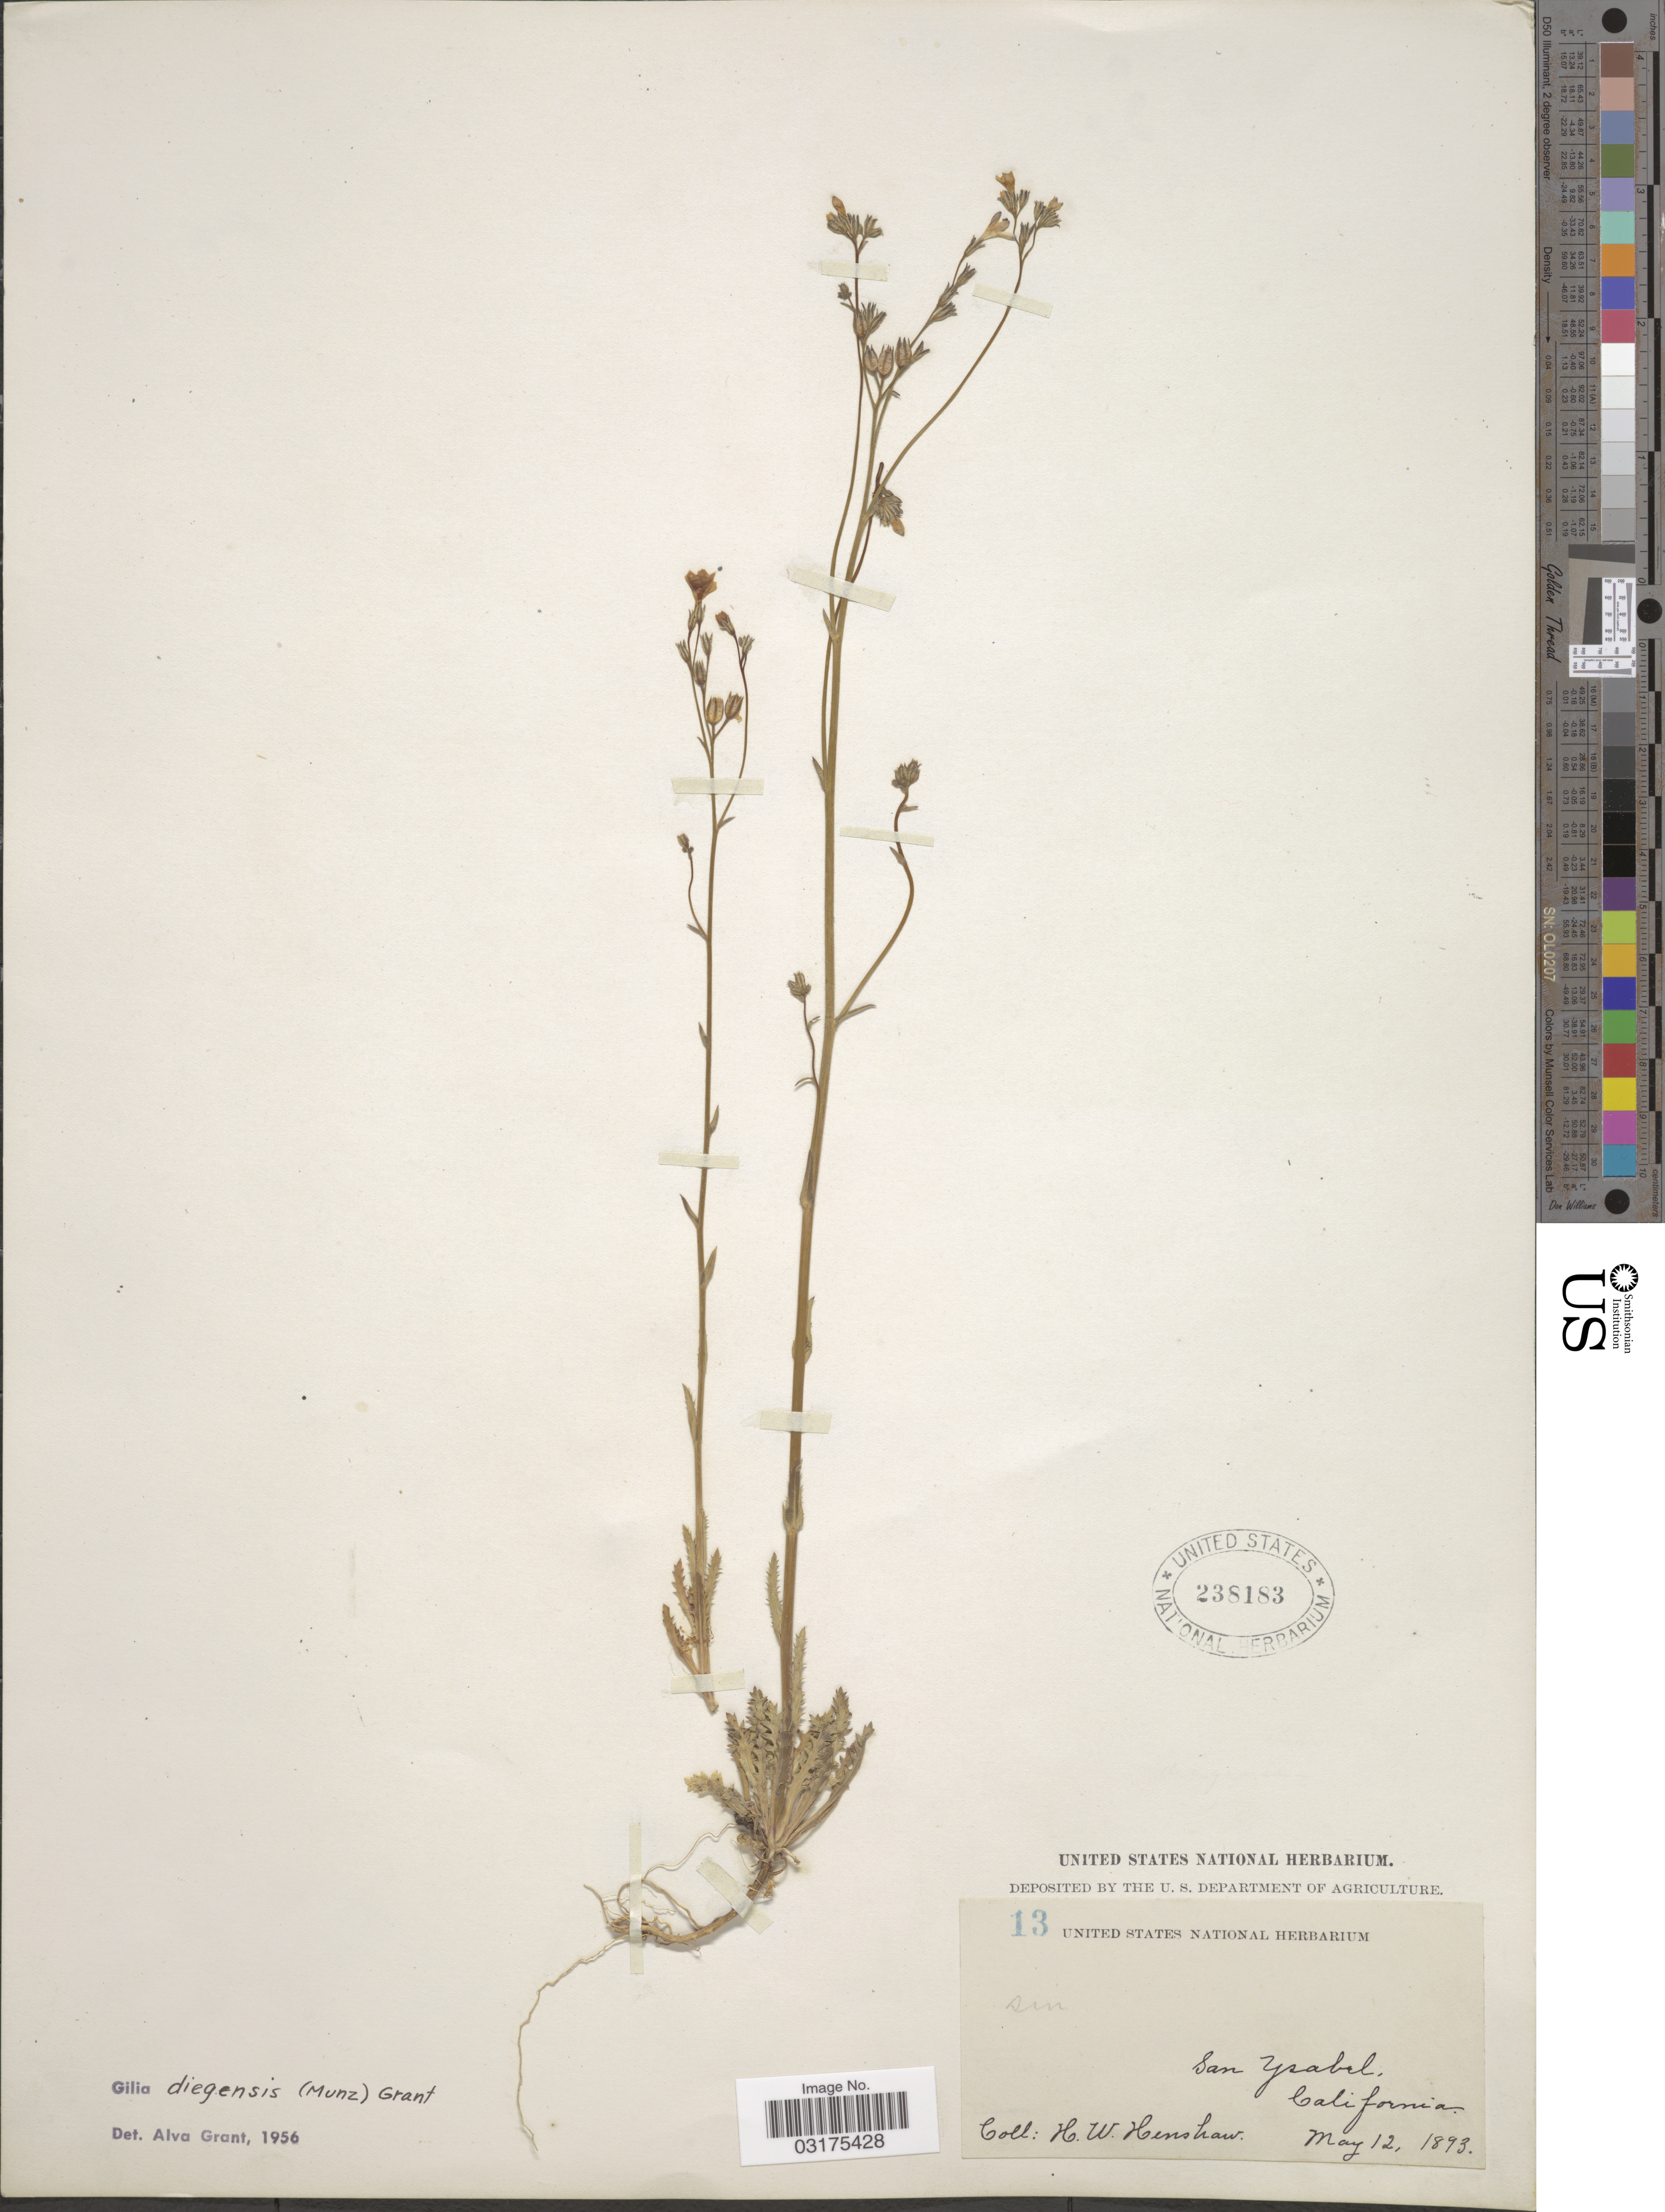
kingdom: Plantae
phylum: Tracheophyta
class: Magnoliopsida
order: Ericales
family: Polemoniaceae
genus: Gilia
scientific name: Gilia diegensis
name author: (Munz) A.D. Grant & V.E. Grant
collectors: H. Henshaw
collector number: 13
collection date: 1893-05-12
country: United States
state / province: California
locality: San Ysabel, California.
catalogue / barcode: US 238183